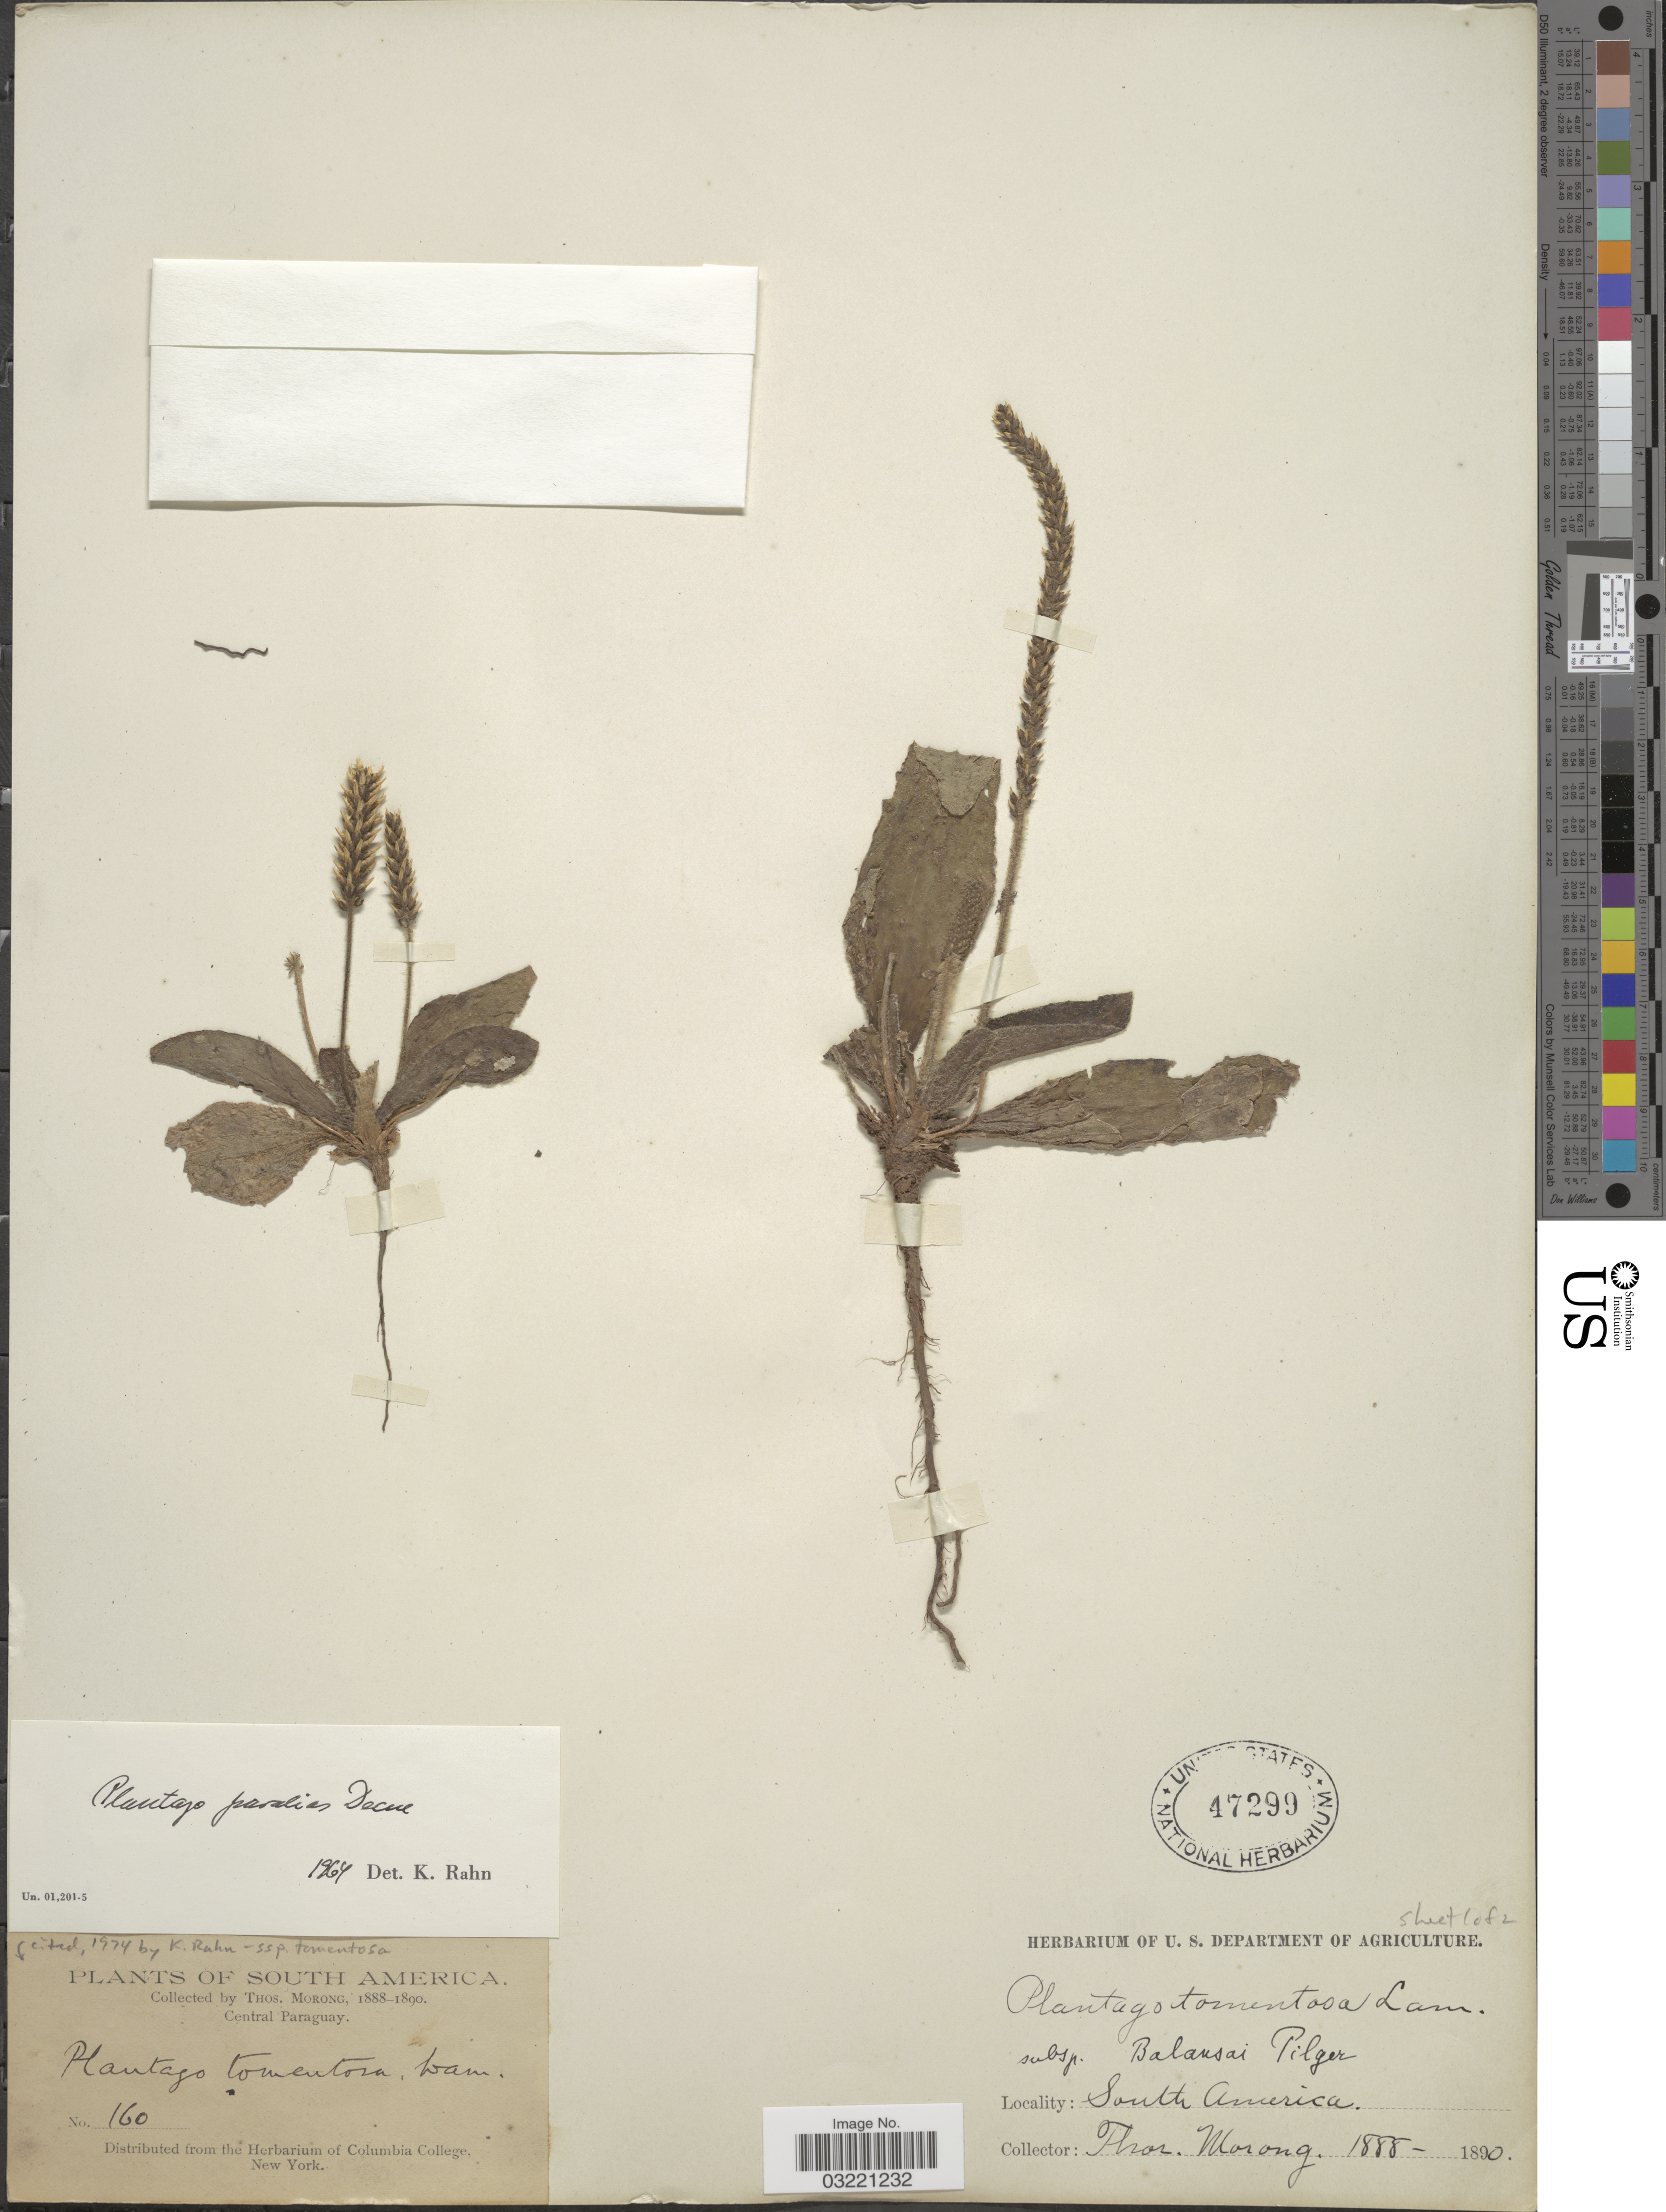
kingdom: Plantae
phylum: Tracheophyta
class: Magnoliopsida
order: Lamiales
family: Plantaginaceae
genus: Plantago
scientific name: Plantago tomentosa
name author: Lam.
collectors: ex herb. T. Morong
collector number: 160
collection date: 1888/1890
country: Paraguay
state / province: Central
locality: Central Paraguay.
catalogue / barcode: US 47299